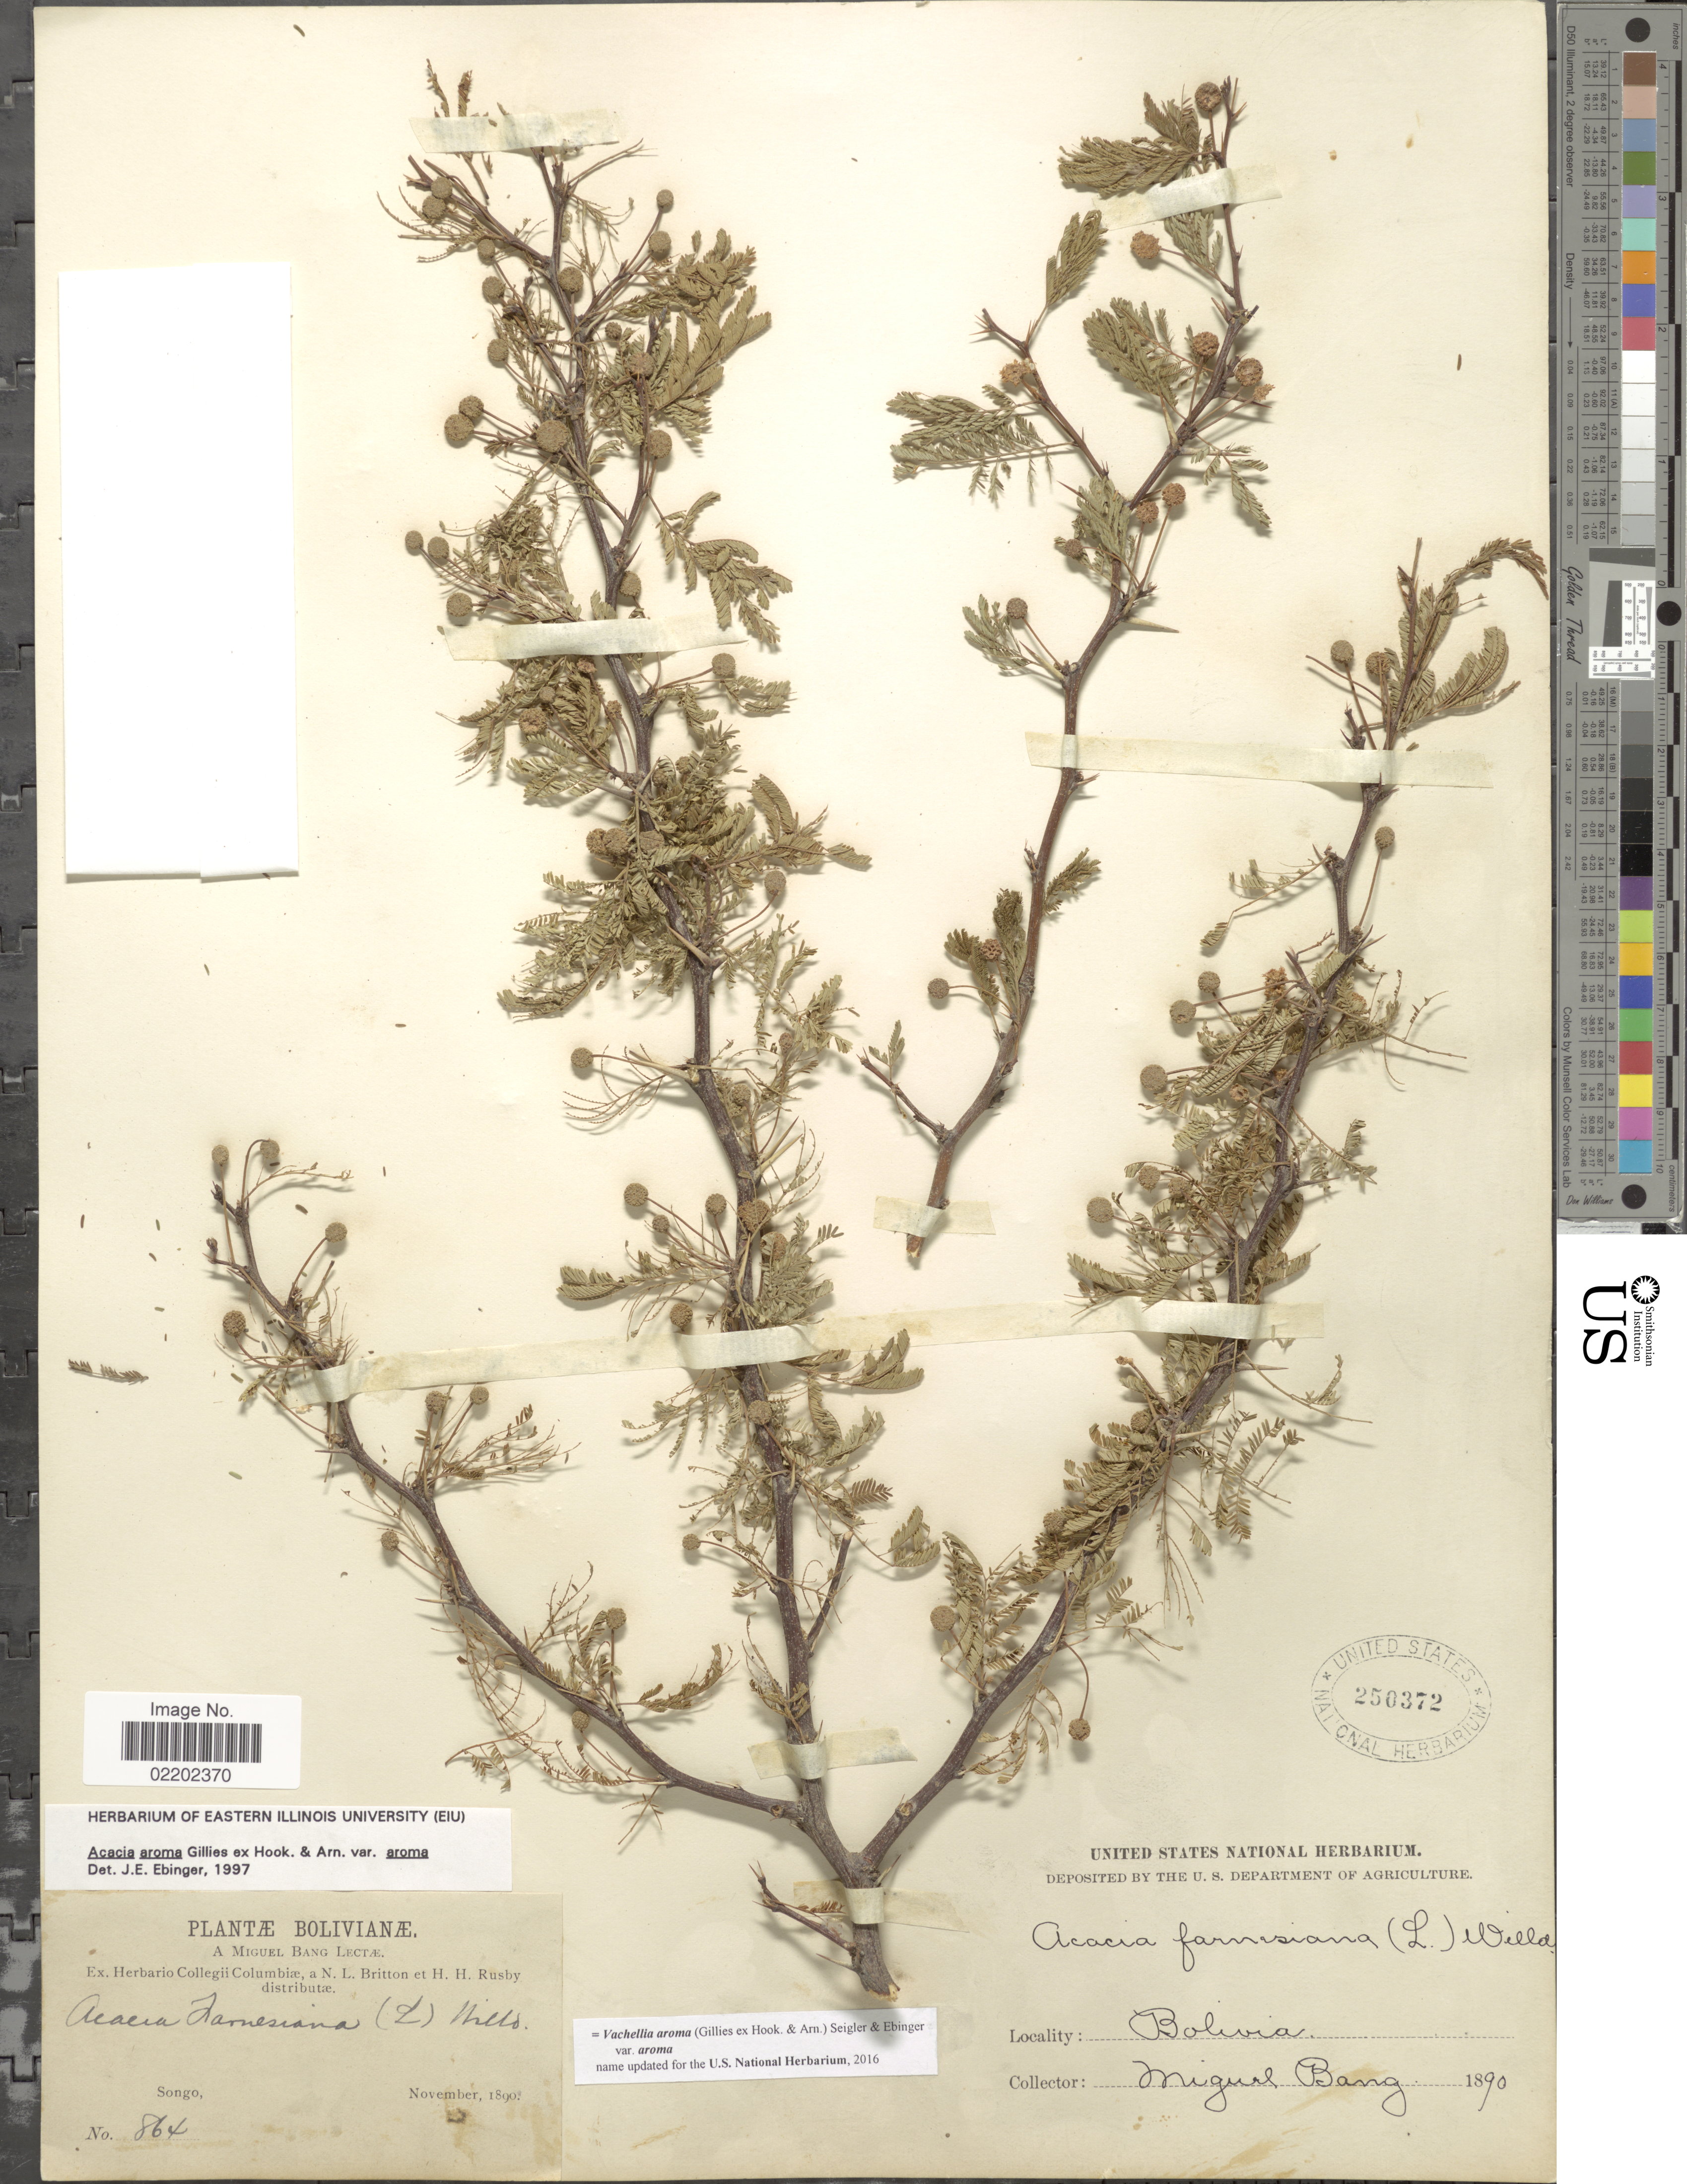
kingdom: Plantae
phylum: Tracheophyta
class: Magnoliopsida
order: Fabales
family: Fabaceae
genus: Vachellia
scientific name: Vachellia aroma var. aroma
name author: (Gillies ex Hook. & Arn.) Seigler & Ebinger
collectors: M. Bang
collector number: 864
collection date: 1890-11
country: Bolivia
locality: Songo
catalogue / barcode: US 250372